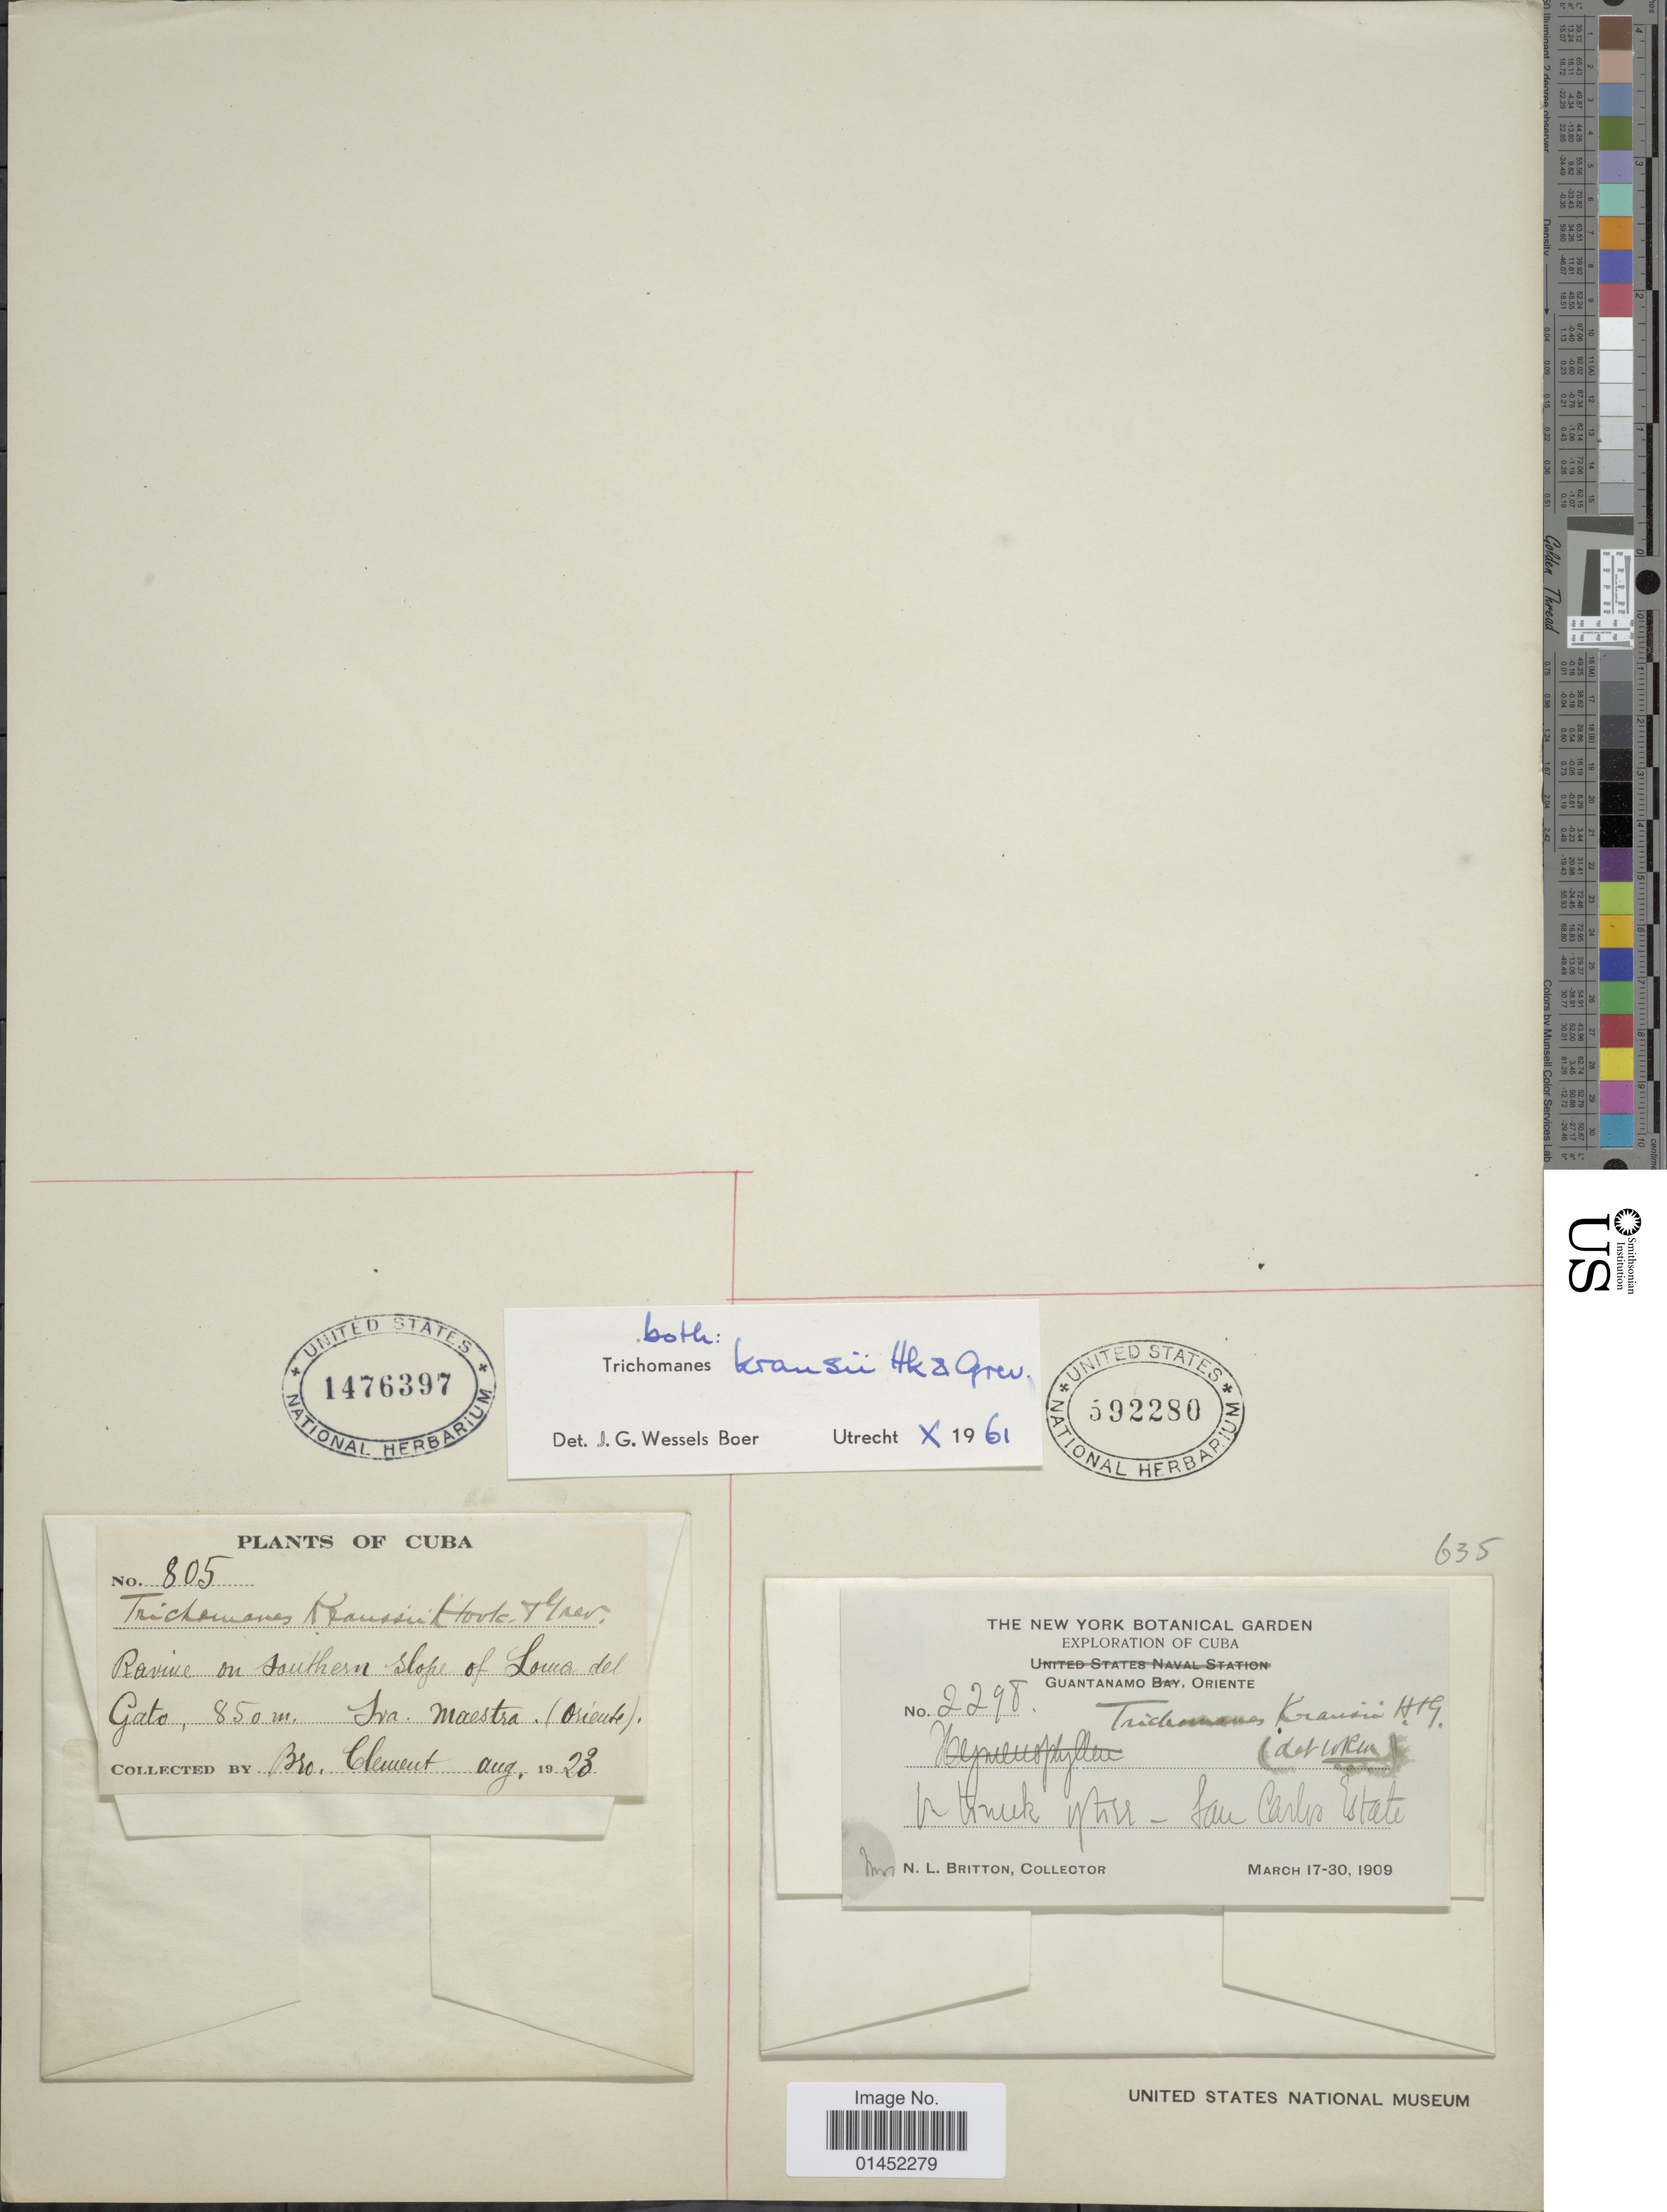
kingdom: Plantae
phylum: Tracheophyta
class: Polypodiopsida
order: Hymenophyllales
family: Hymenophyllaceae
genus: Didymoglossum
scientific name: Didymoglossum kraussii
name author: (Hook. & Grev.) C. Presl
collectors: N. Britton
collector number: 2298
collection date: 1909-03-17/1909-03-30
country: Cuba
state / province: Oriente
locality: Guantanamo, San Carlos Estate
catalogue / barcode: US 592280